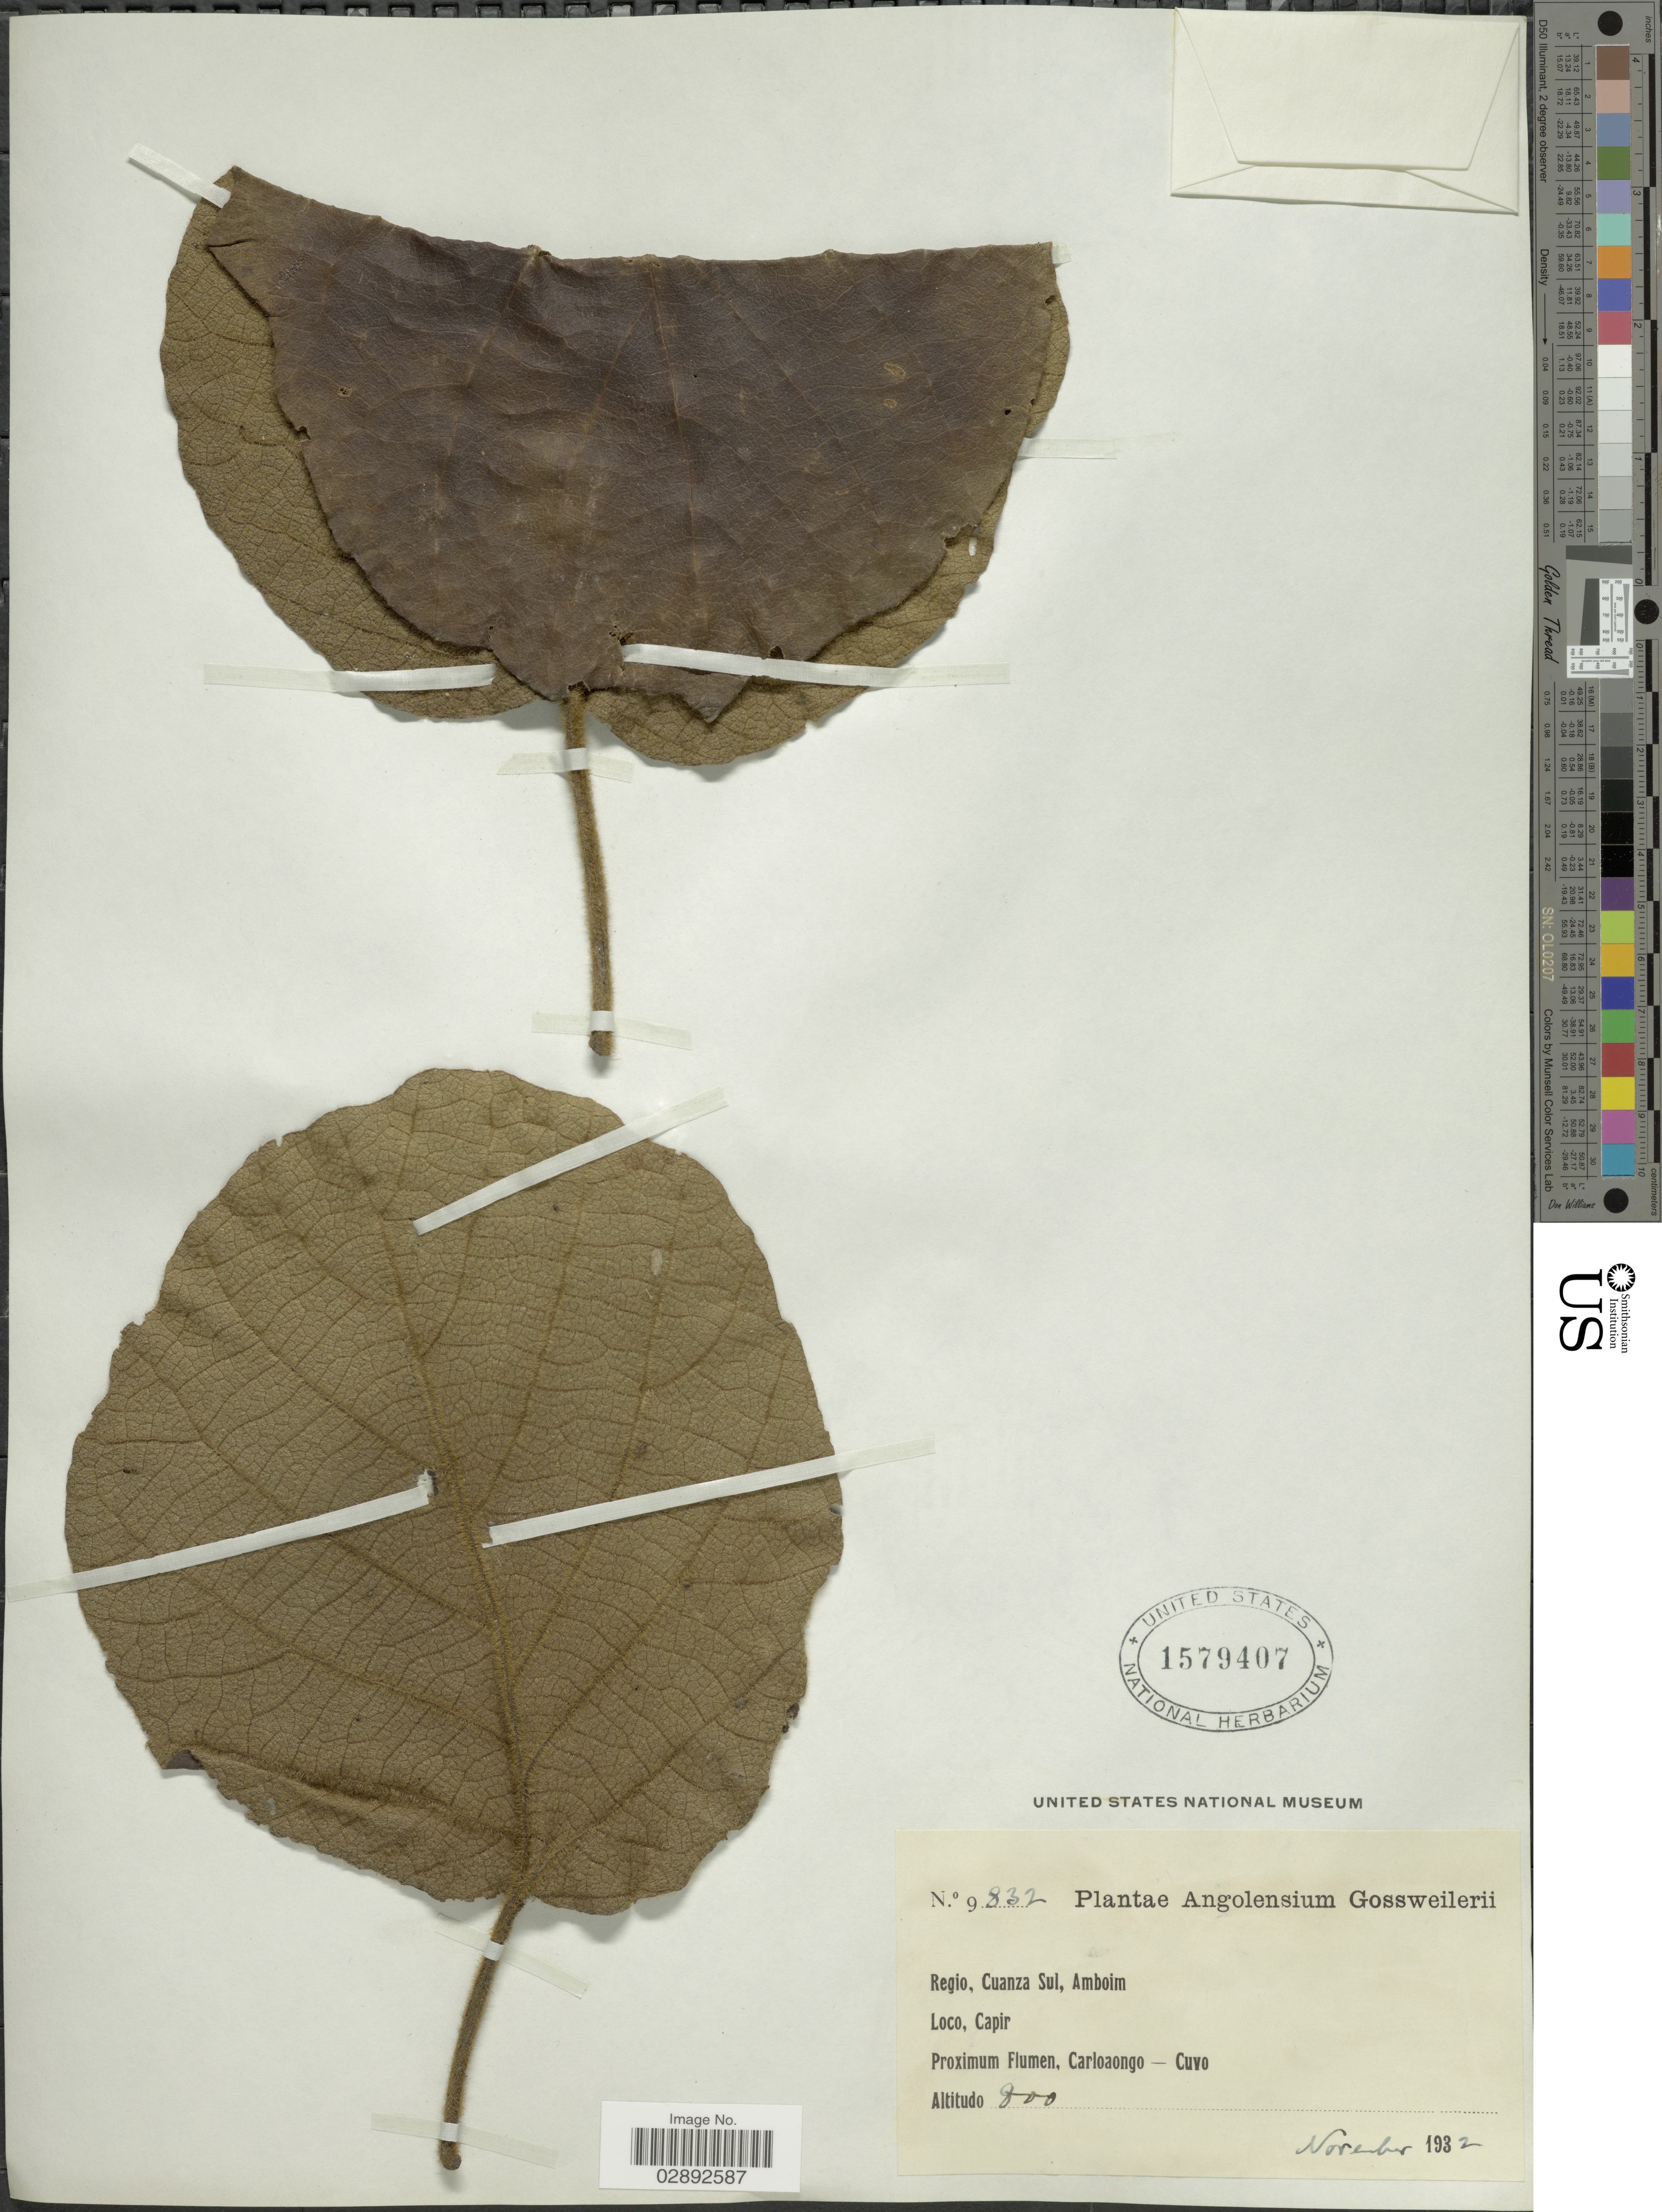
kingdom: Plantae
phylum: Tracheophyta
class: Magnoliopsida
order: Boraginales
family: Cordiaceae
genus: Cordia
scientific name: Cordia sp.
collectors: -. Gossweiler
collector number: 9832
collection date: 1932-11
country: Angola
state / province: Cuanza Sul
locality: Regio, Cuanza Sul, Amboim. Capir. Proximum Flumen, Carloaongo - Cuvo.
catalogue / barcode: US 1579407